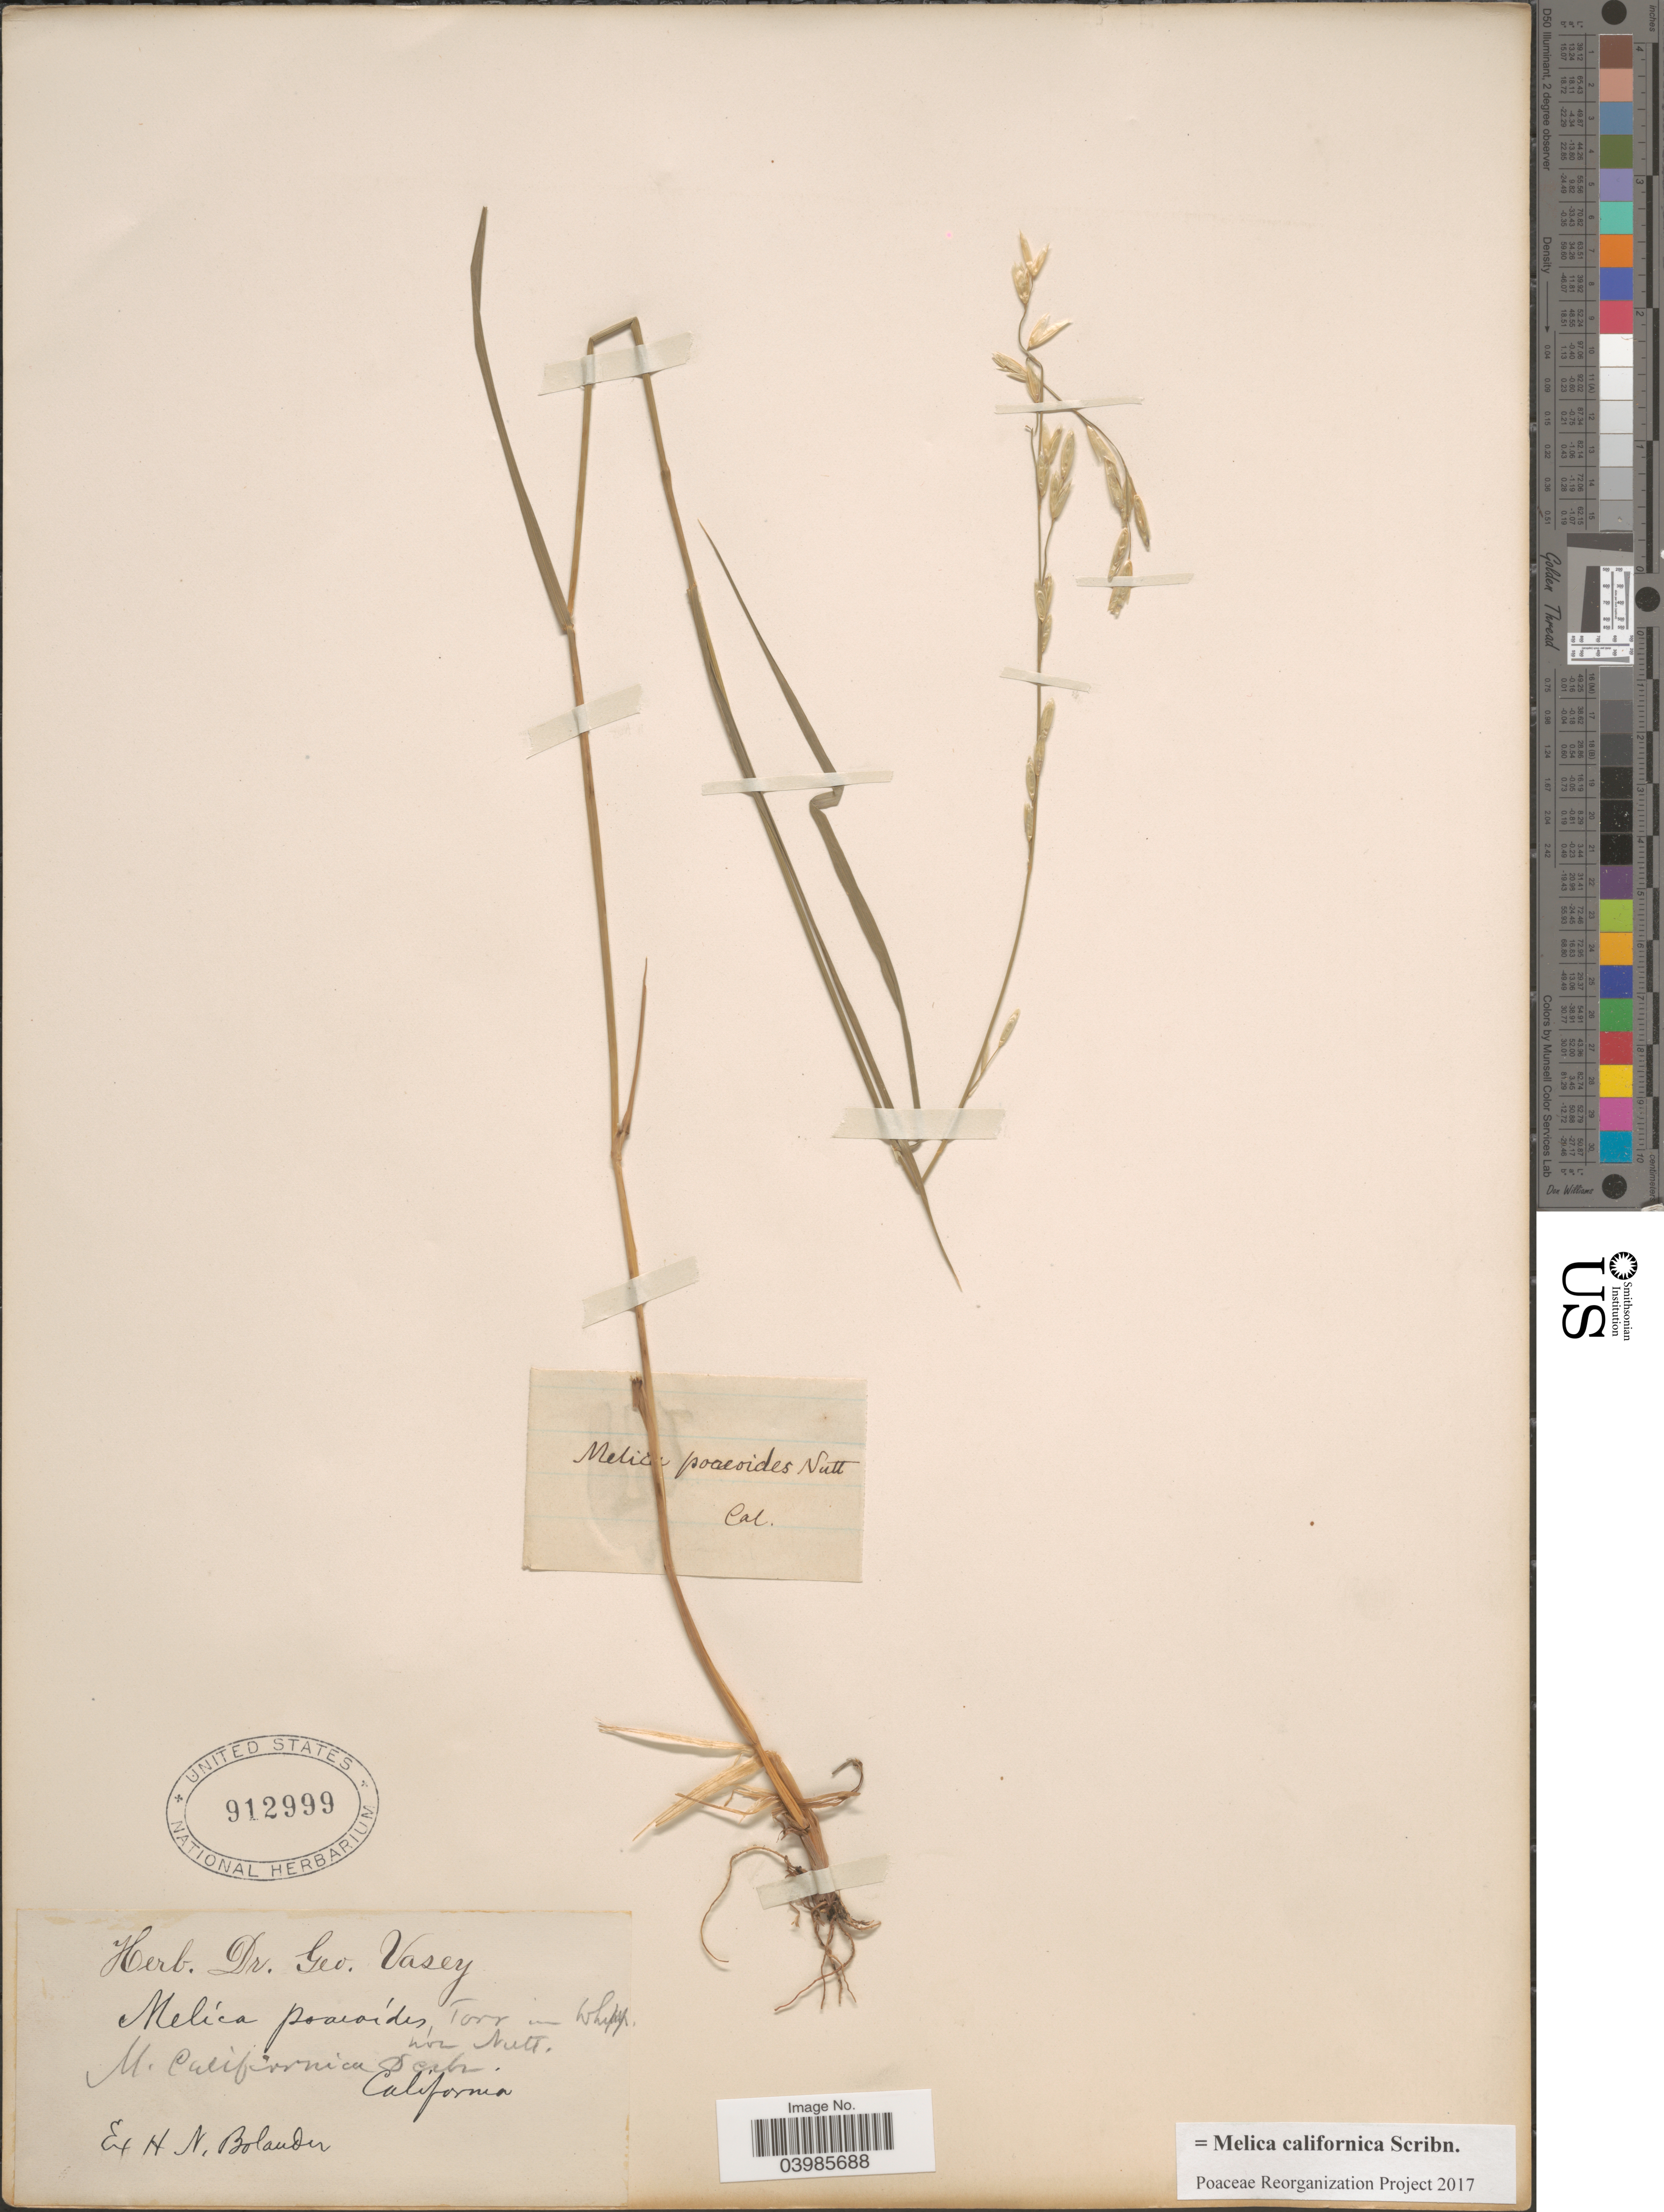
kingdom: Plantae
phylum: Tracheophyta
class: Liliopsida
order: Poales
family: Poaceae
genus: Melica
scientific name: Melica californica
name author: Scribn.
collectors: H. Bolander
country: United States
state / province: California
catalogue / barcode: US 912999